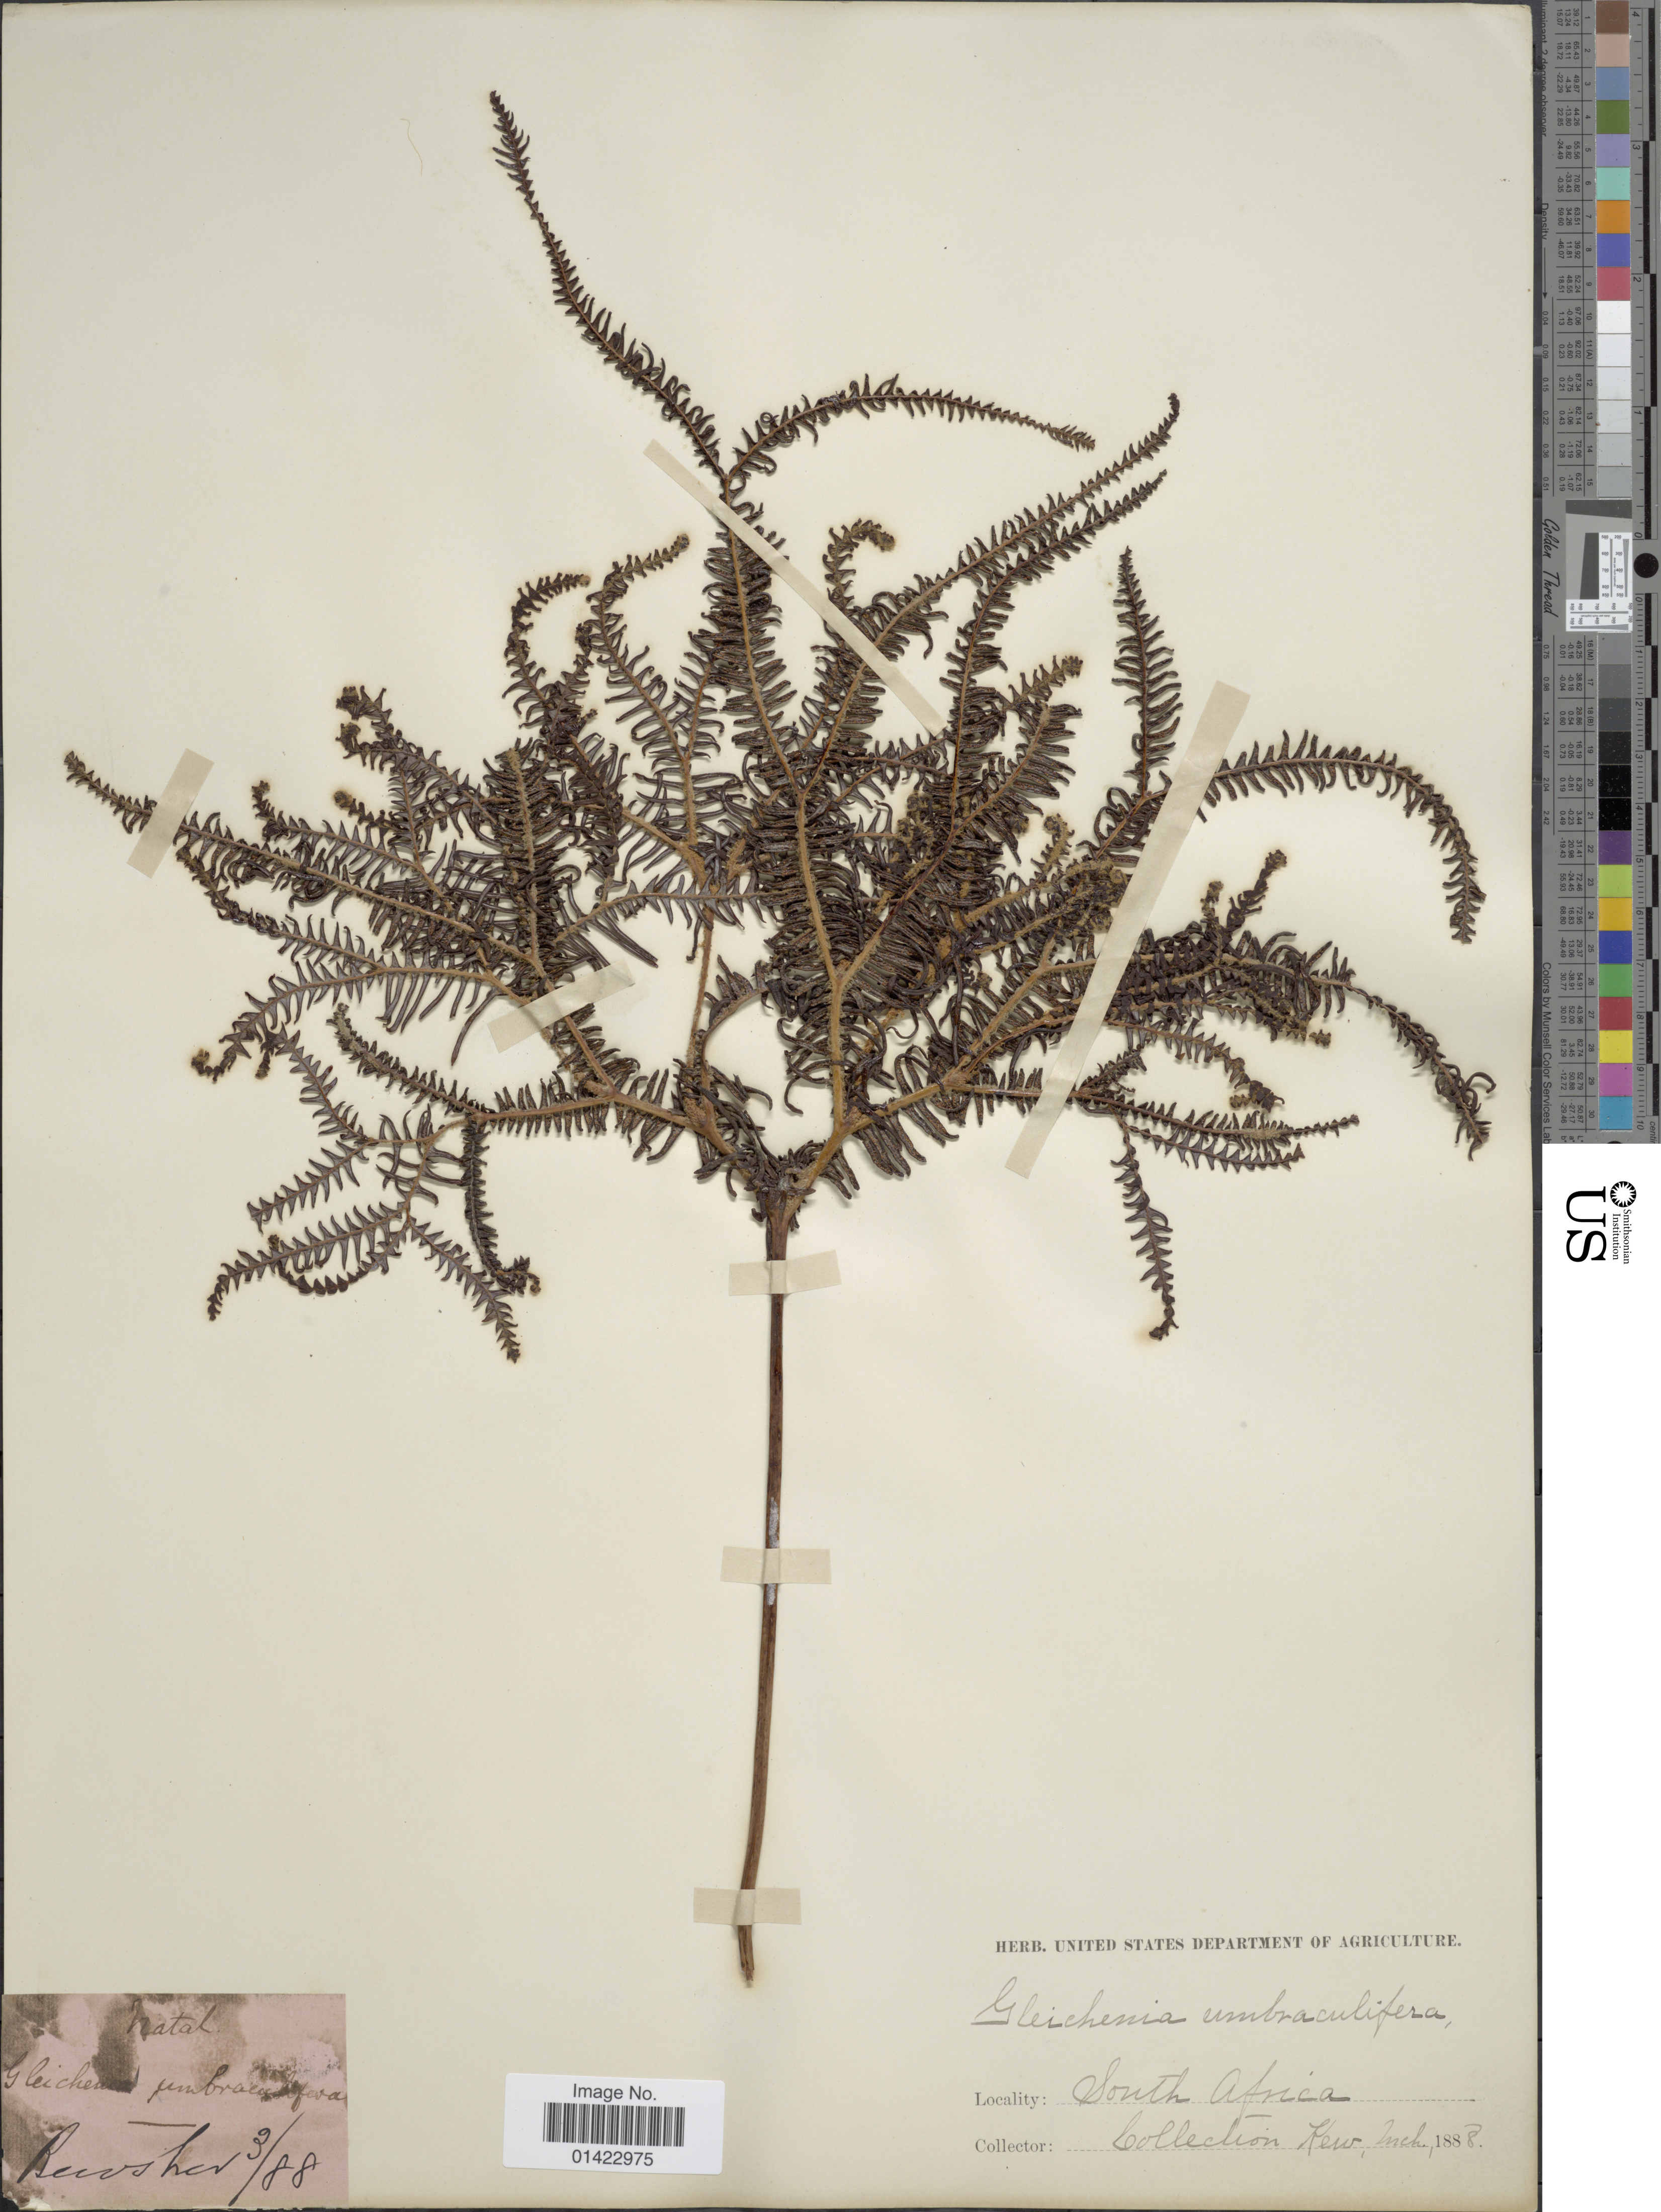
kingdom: Plantae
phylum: Tracheophyta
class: Polypodiopsida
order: Gleicheniales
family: Gleicheniaceae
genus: Sticherus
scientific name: Sticherus umbraculiferus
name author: (Kunze) Ching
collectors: Bewscher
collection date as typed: Transcribed d/m/y: /3/88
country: South Africa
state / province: KwaZulu-Natal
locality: Natal